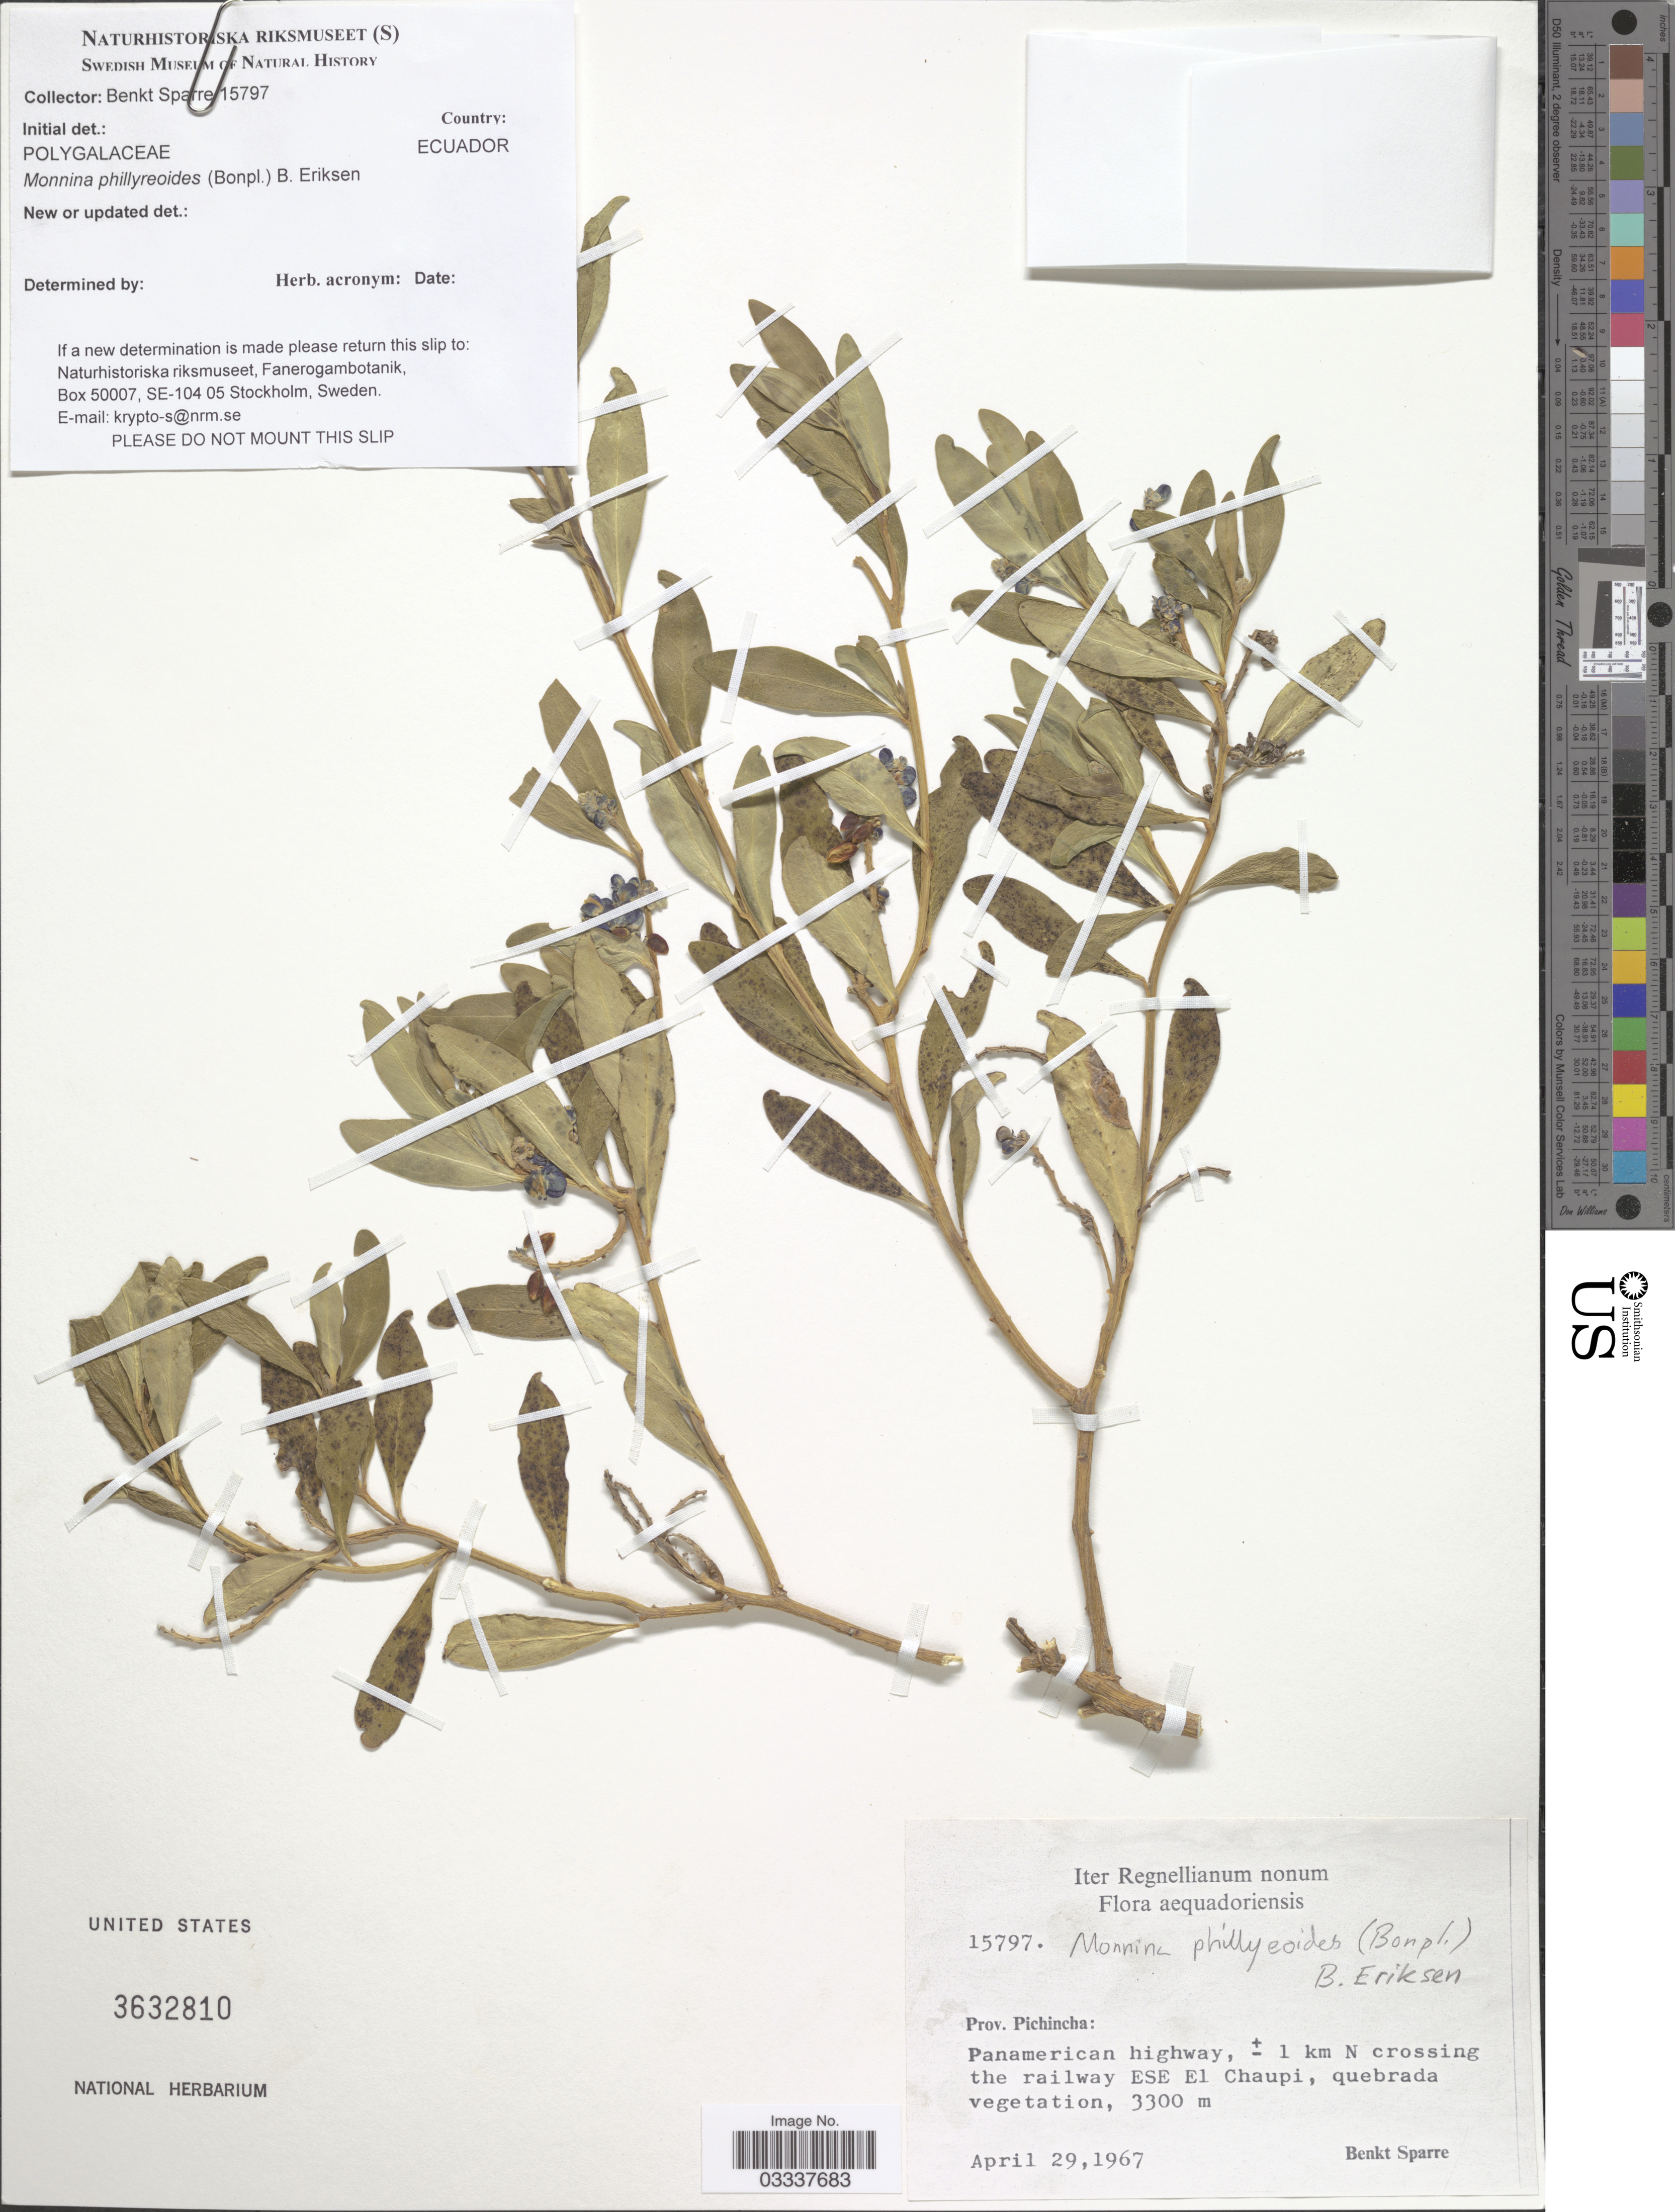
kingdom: Plantae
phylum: Tracheophyta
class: Magnoliopsida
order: Fabales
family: Polygalaceae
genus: Monnina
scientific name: Monnina phillyreoides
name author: (Bonpl.) B. Eriksen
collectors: B. Sparre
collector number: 15797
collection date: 1967-04-29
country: Ecuador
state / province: Pichincha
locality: Aequadoriensis, Panamerican highway, ± 1 km N crossing the railway ESE El Chaupi.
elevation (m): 3300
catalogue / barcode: US 3632810